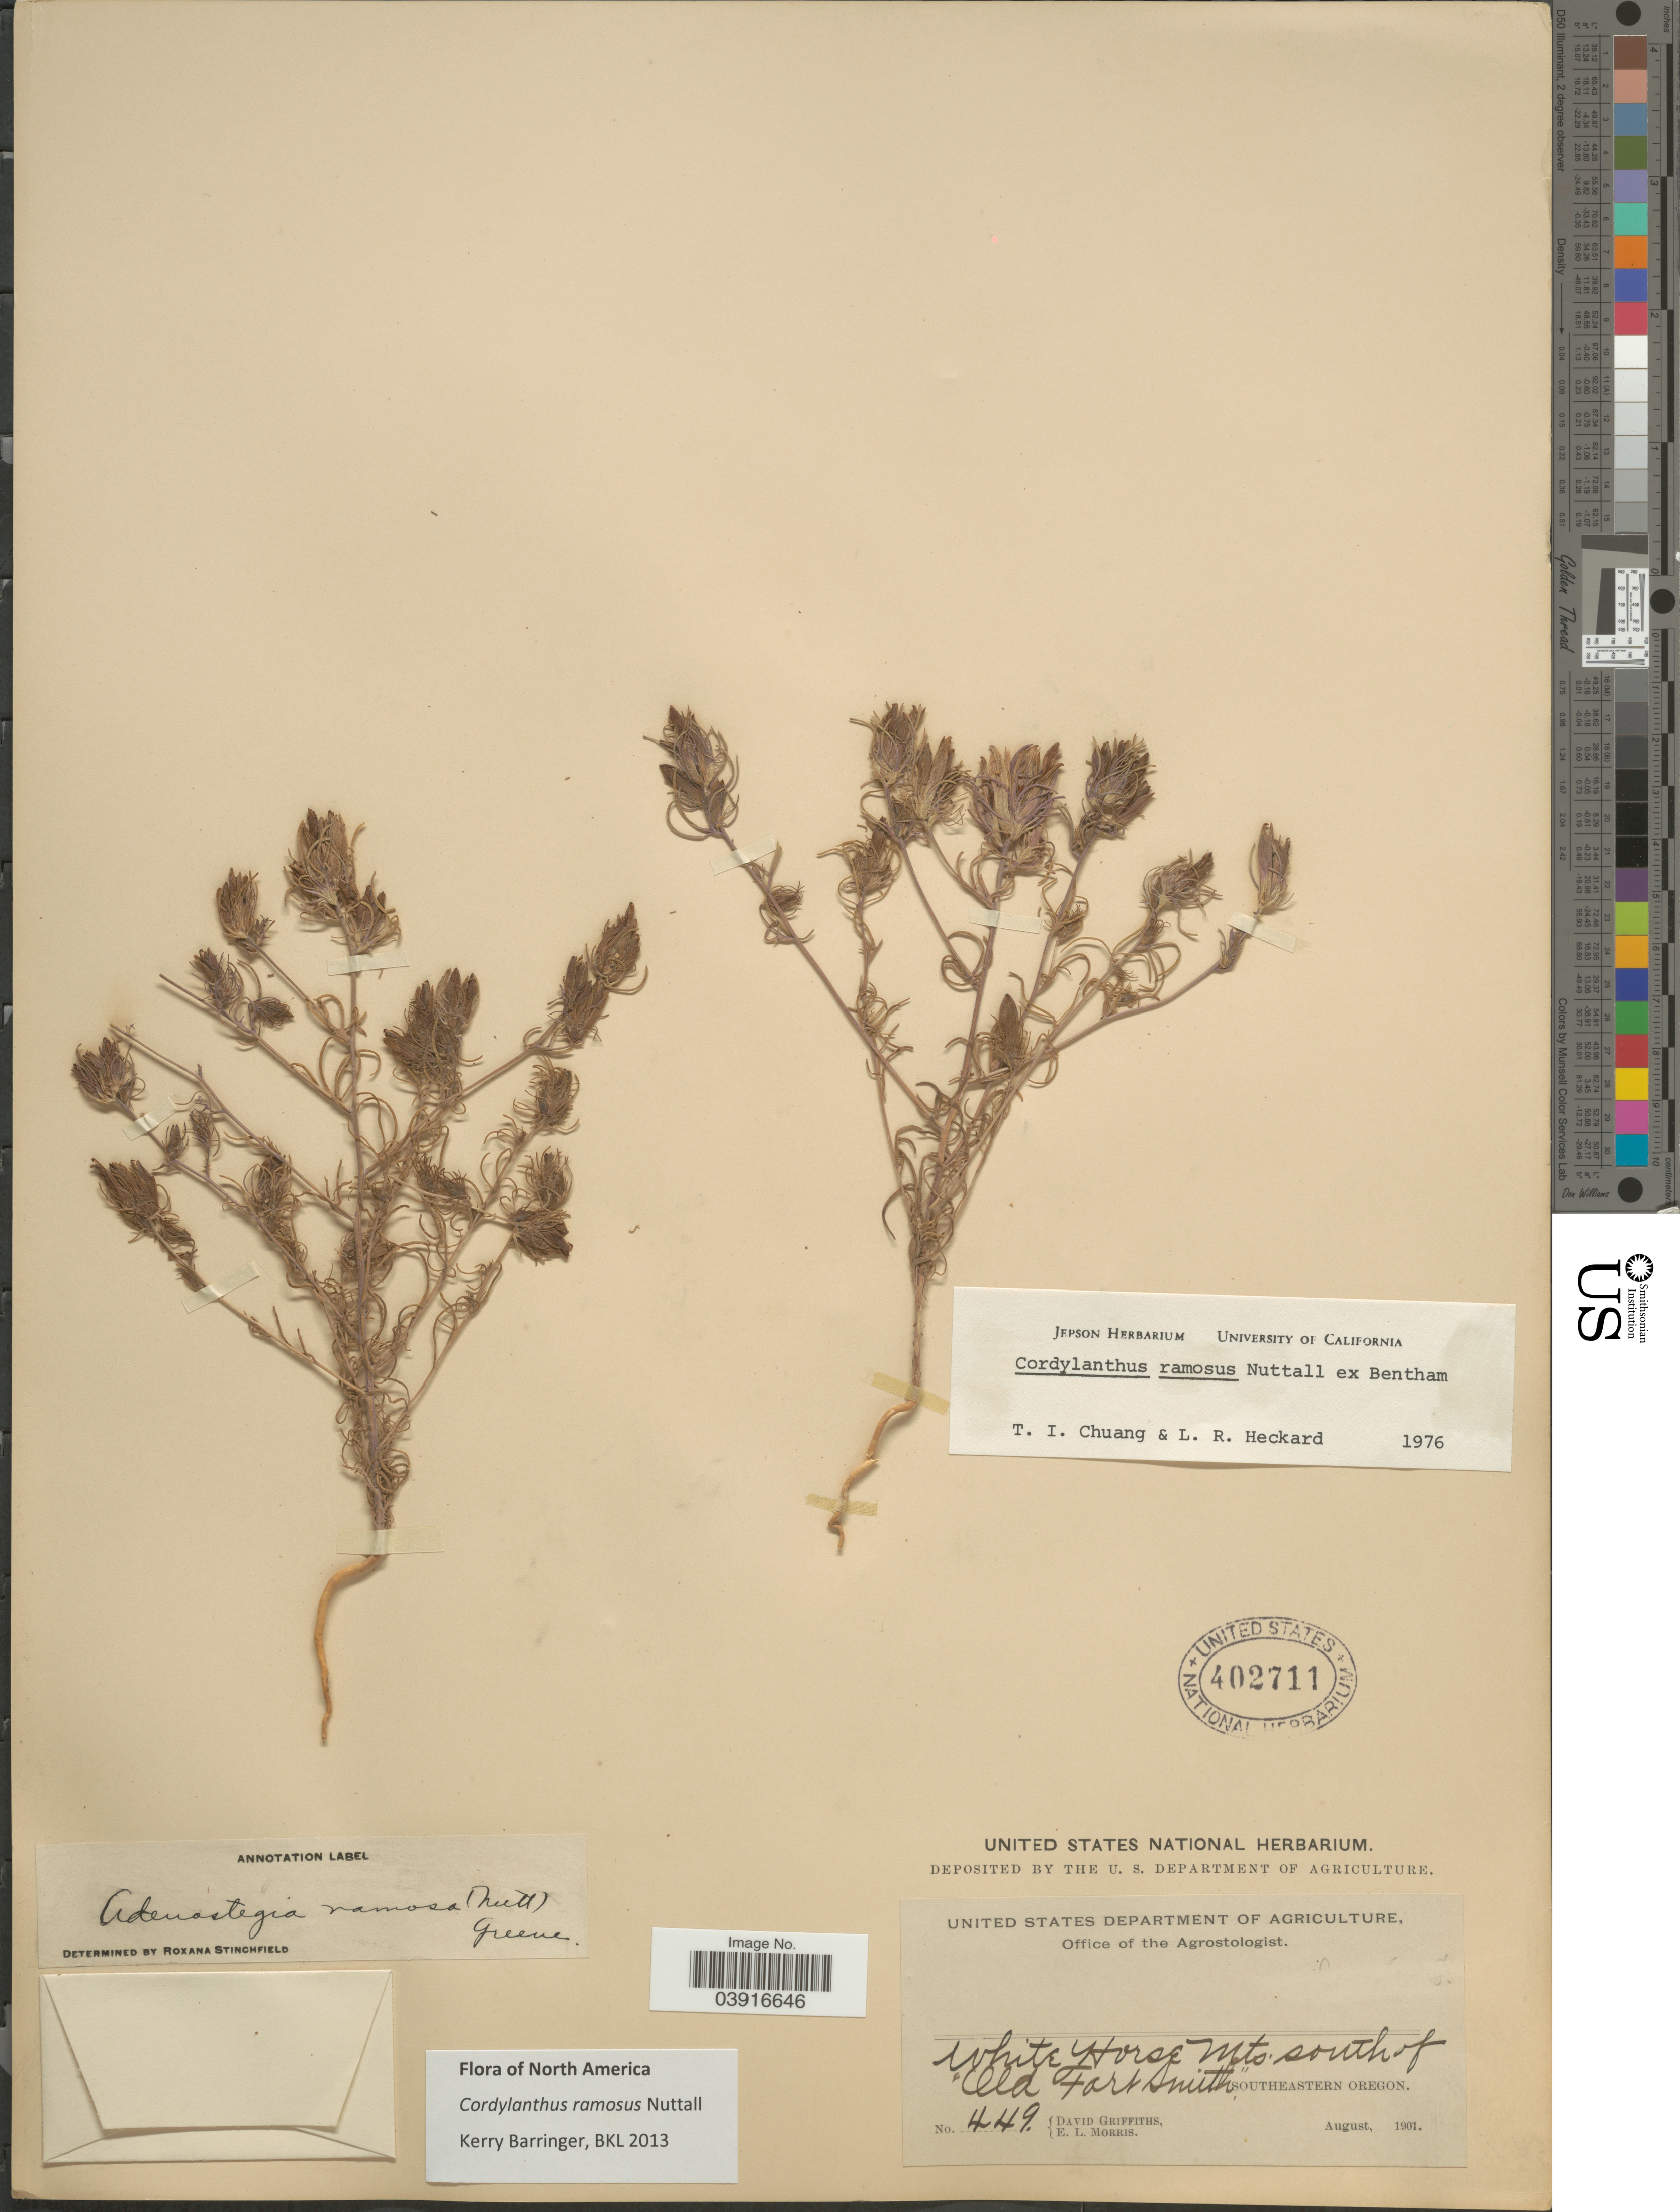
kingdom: Plantae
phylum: Tracheophyta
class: Magnoliopsida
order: Lamiales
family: Orobanchaceae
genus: Cordylanthus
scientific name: Cordylanthus ramosus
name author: Nutt. ex Benth.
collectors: D. Griffiths & E. Morris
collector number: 449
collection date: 1901-08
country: United States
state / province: Oregon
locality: White Horse Mts. south of "Old Fort Smith". Southeastern Oregon.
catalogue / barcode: US 402711